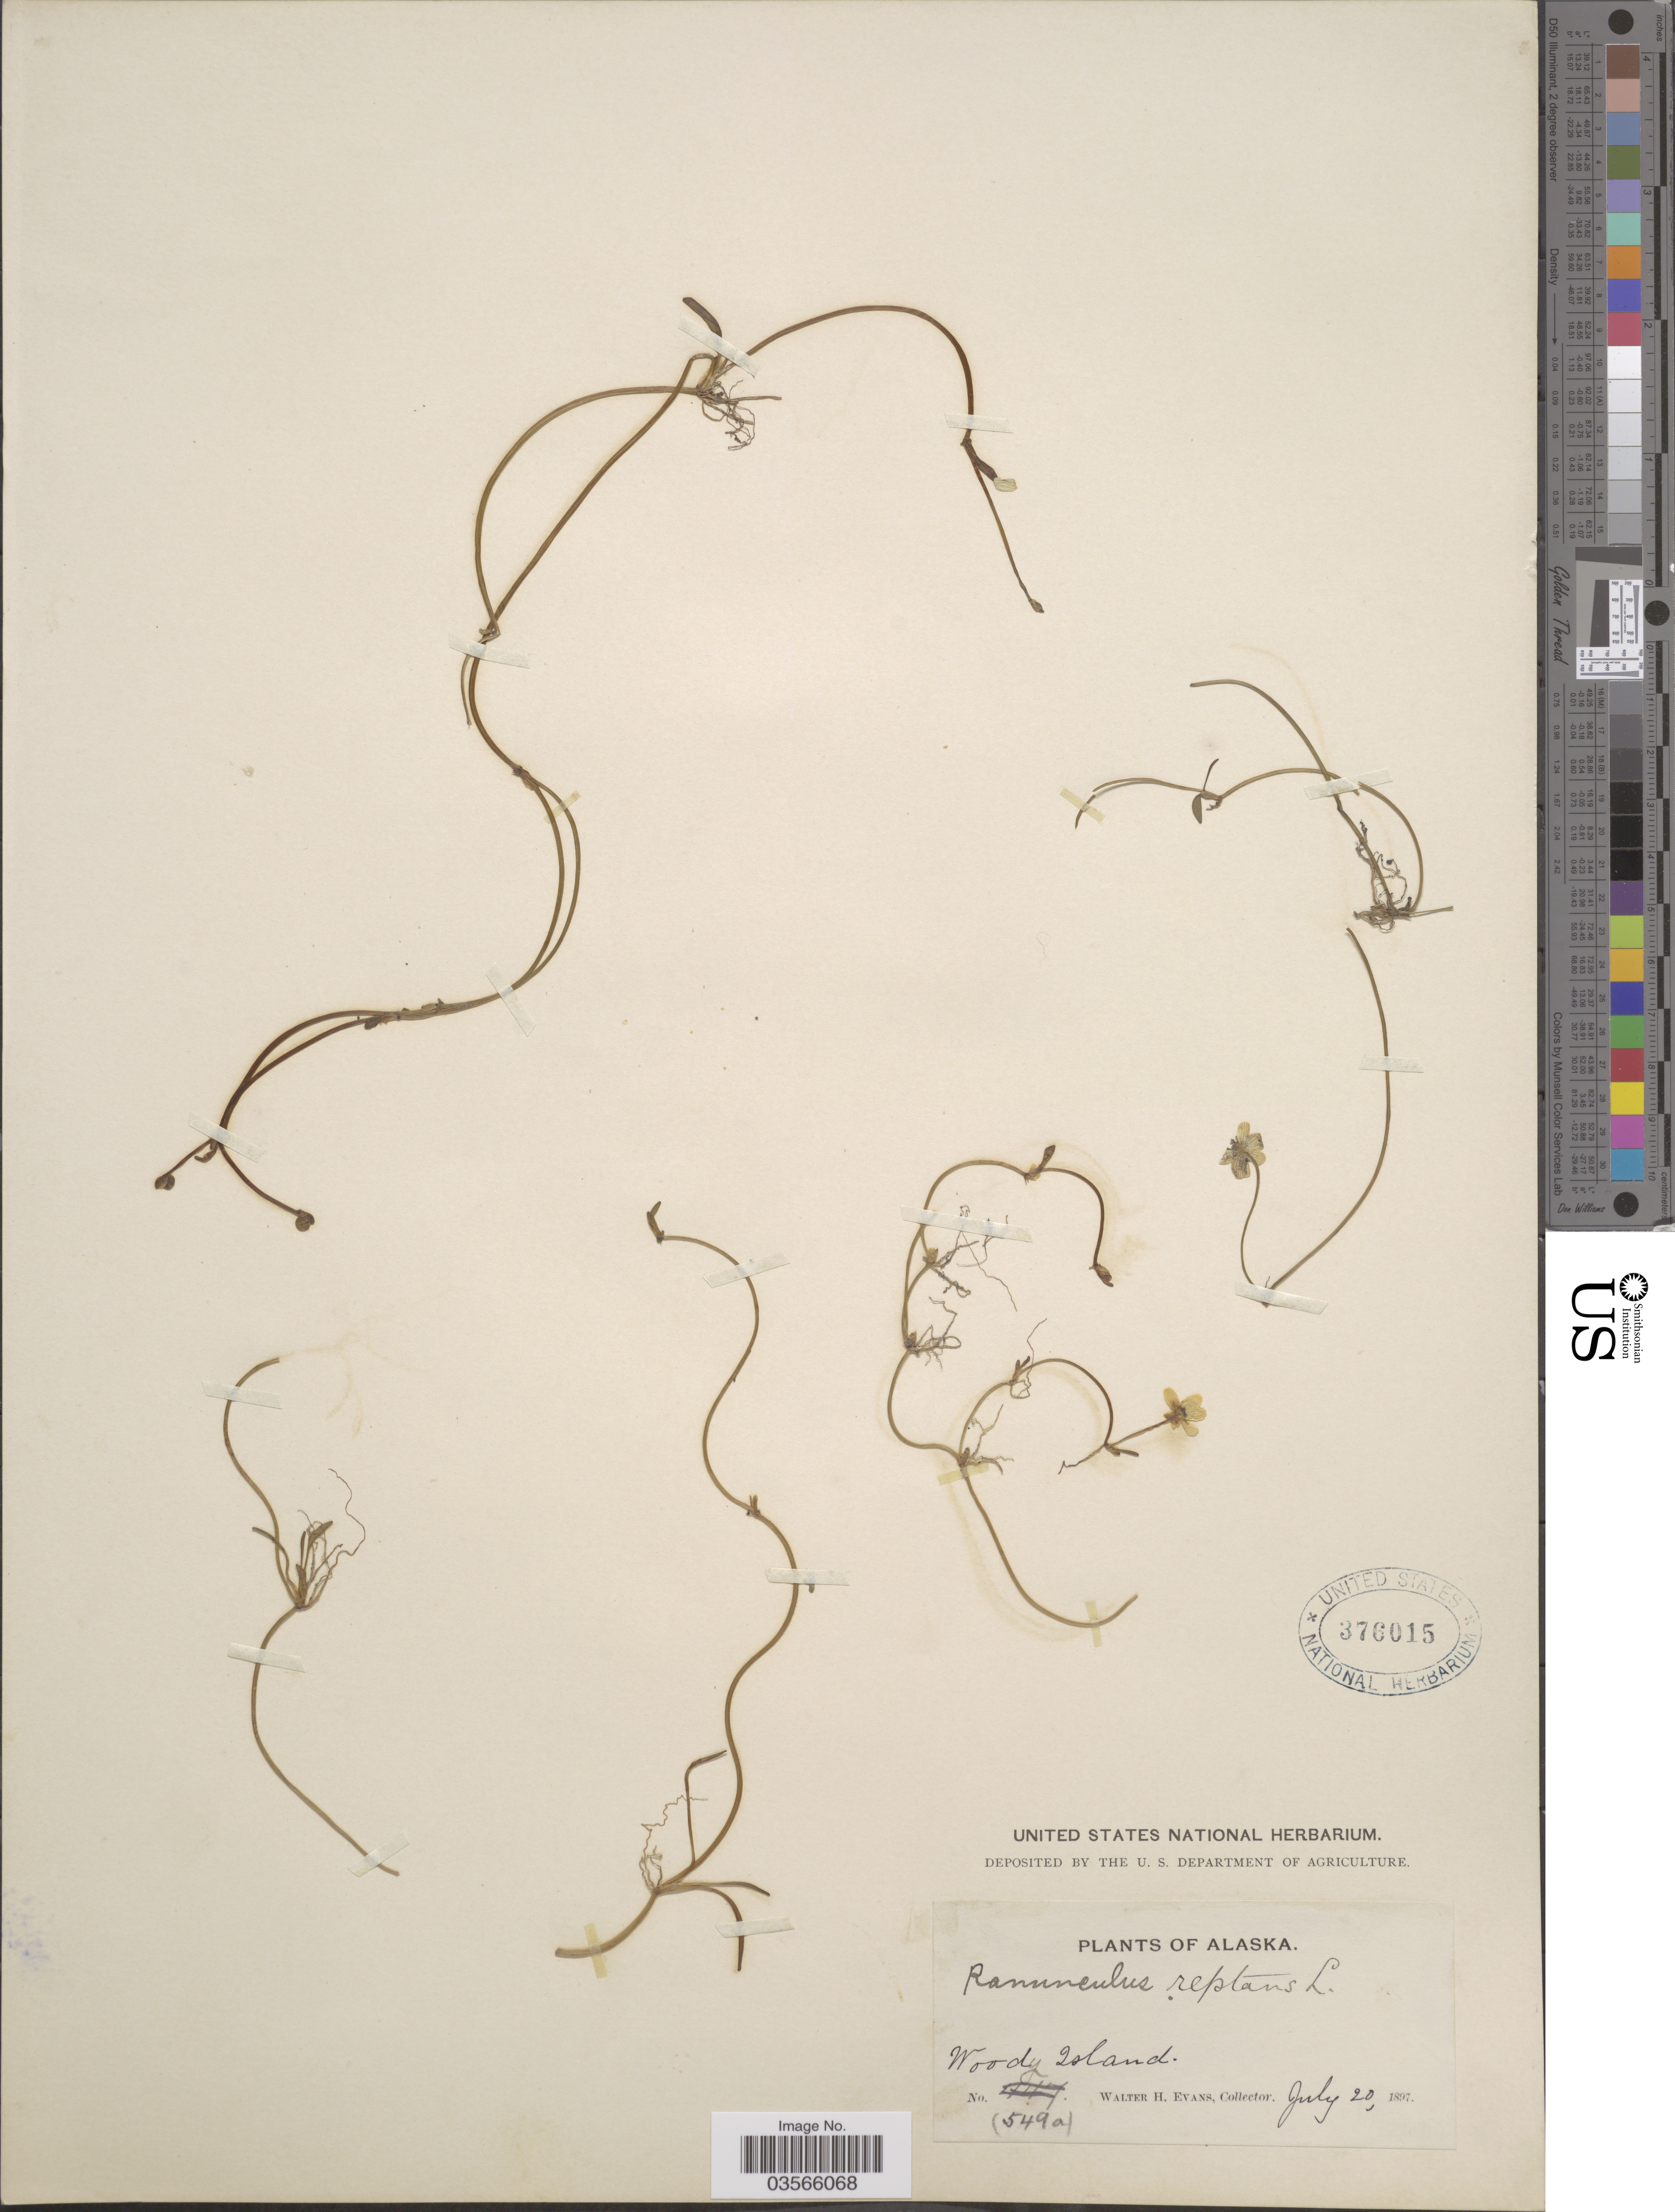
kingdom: Plantae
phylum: Tracheophyta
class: Magnoliopsida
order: Ranunculales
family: Ranunculaceae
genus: Ranunculus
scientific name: Ranunculus flammula var. filiformis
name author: (Michx.) Hook.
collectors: W. H. Evans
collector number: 549a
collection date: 1897-07-20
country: United States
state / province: Alaska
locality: Woody Island.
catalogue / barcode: US 376015